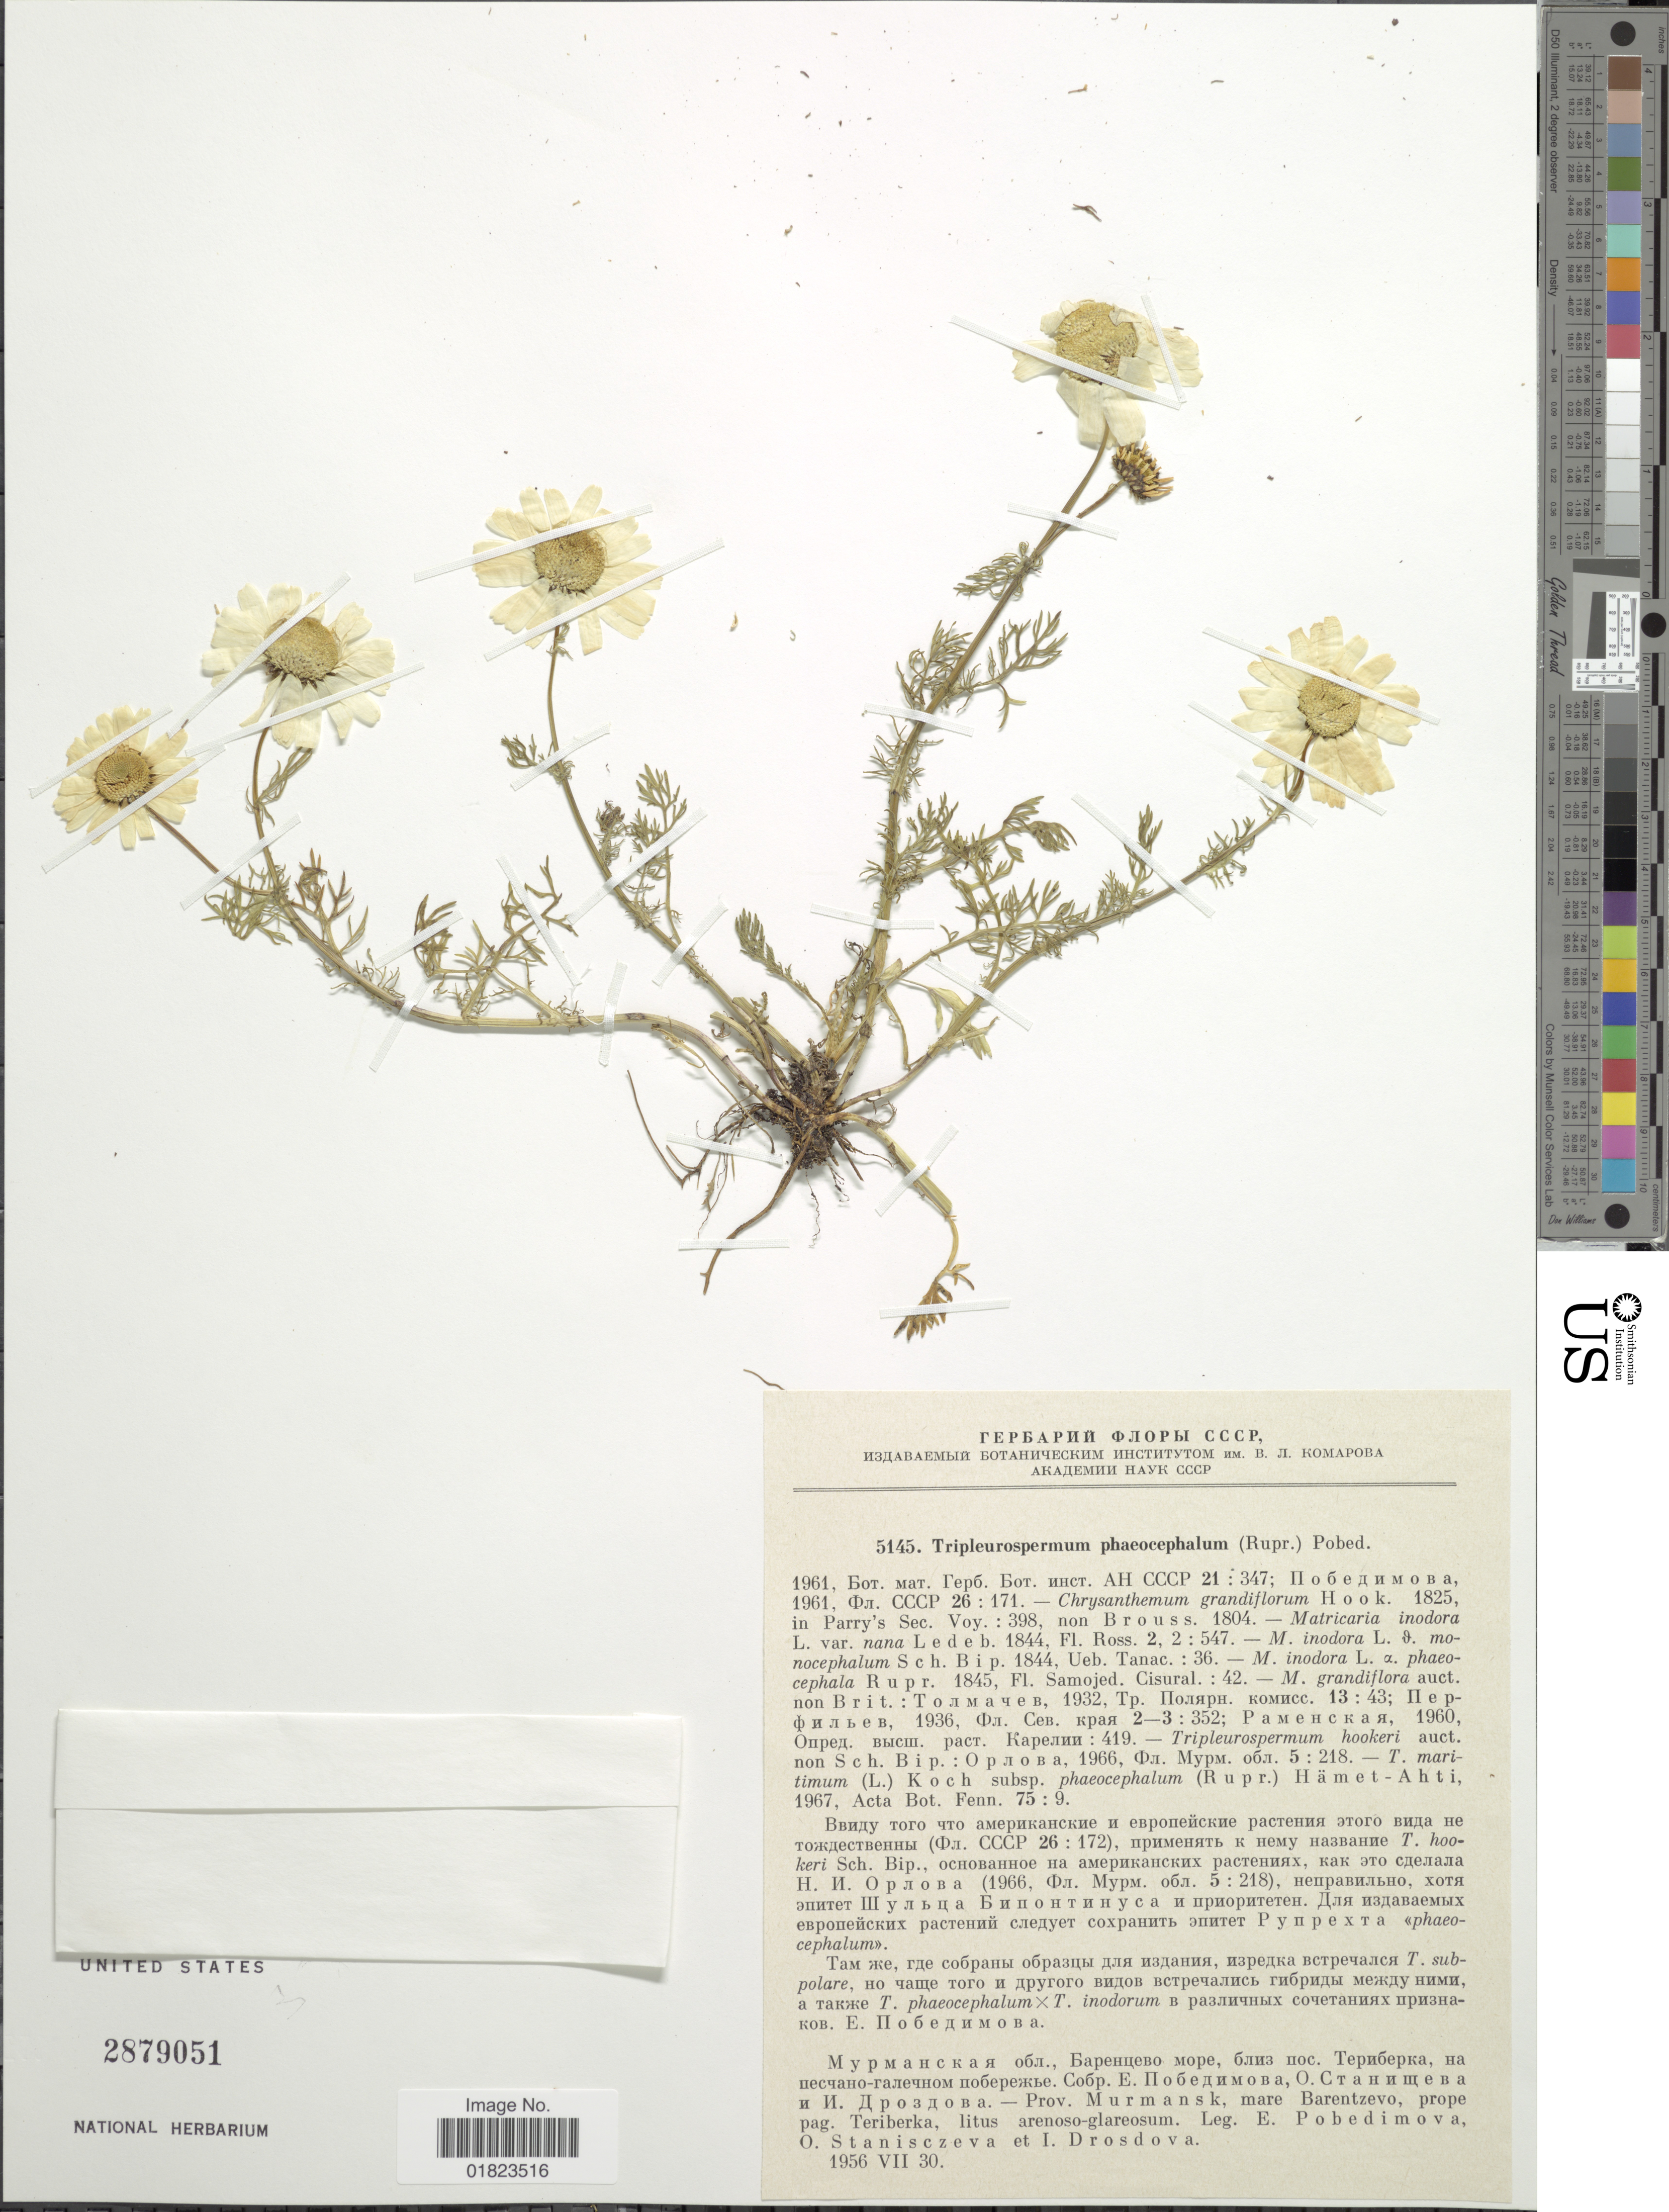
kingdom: Plantae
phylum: Tracheophyta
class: Magnoliopsida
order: Asterales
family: Asteraceae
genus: Tripleurospermum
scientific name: Tripleurospermum maritimum subsp. phaeocephalum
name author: (Rupr.) Hämet-Ahti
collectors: E. Pobedimova, O. Stanisczeva & I. Drosdova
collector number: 5145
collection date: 1956-07-30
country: Russian Federation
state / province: Murmansk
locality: Prov. Murmansk, mare Barentzevo, prope pag. Teriberka, litus-glareosum.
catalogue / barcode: US 2879051